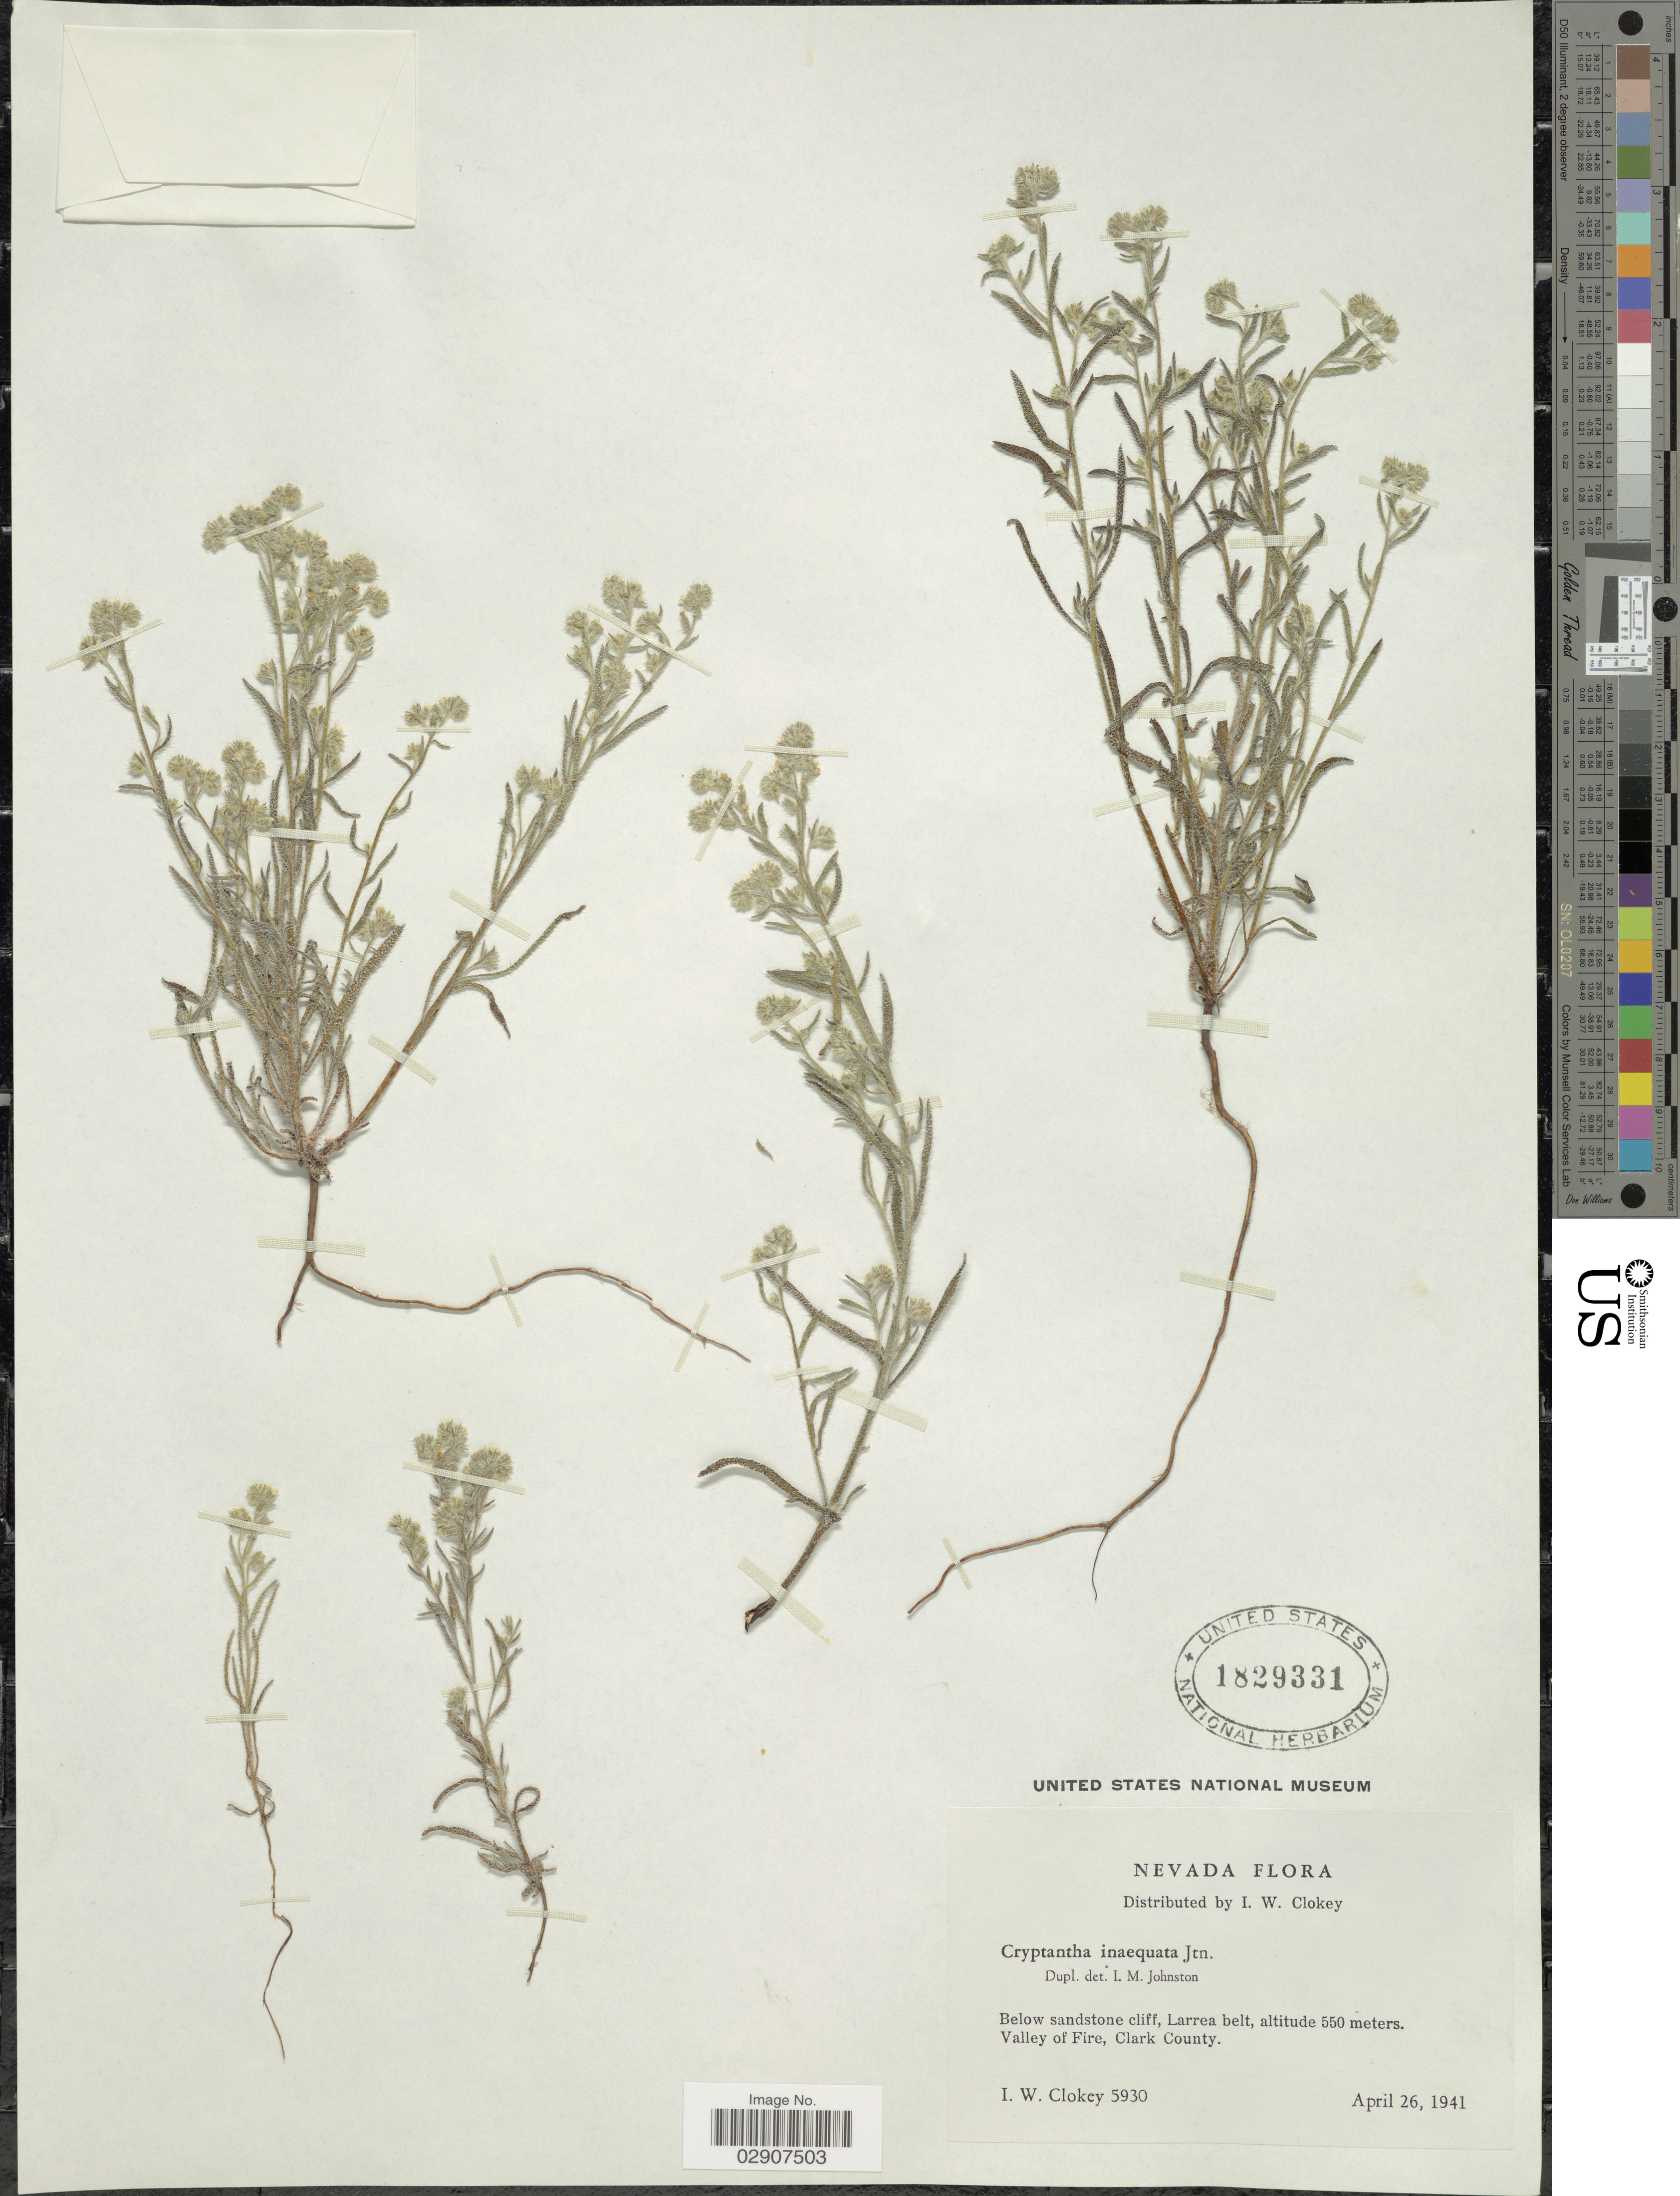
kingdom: Plantae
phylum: Tracheophyta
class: Magnoliopsida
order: Boraginales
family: Boraginaceae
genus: Cryptantha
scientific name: Cryptantha inaequata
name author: I.M. Johnst.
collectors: I. W. Clokey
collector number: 5930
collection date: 1941-04-26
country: United States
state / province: Nevada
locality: Below sandstone cliff, Larrea belt, Valley of Fire, Clark County.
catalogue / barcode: US 1829331